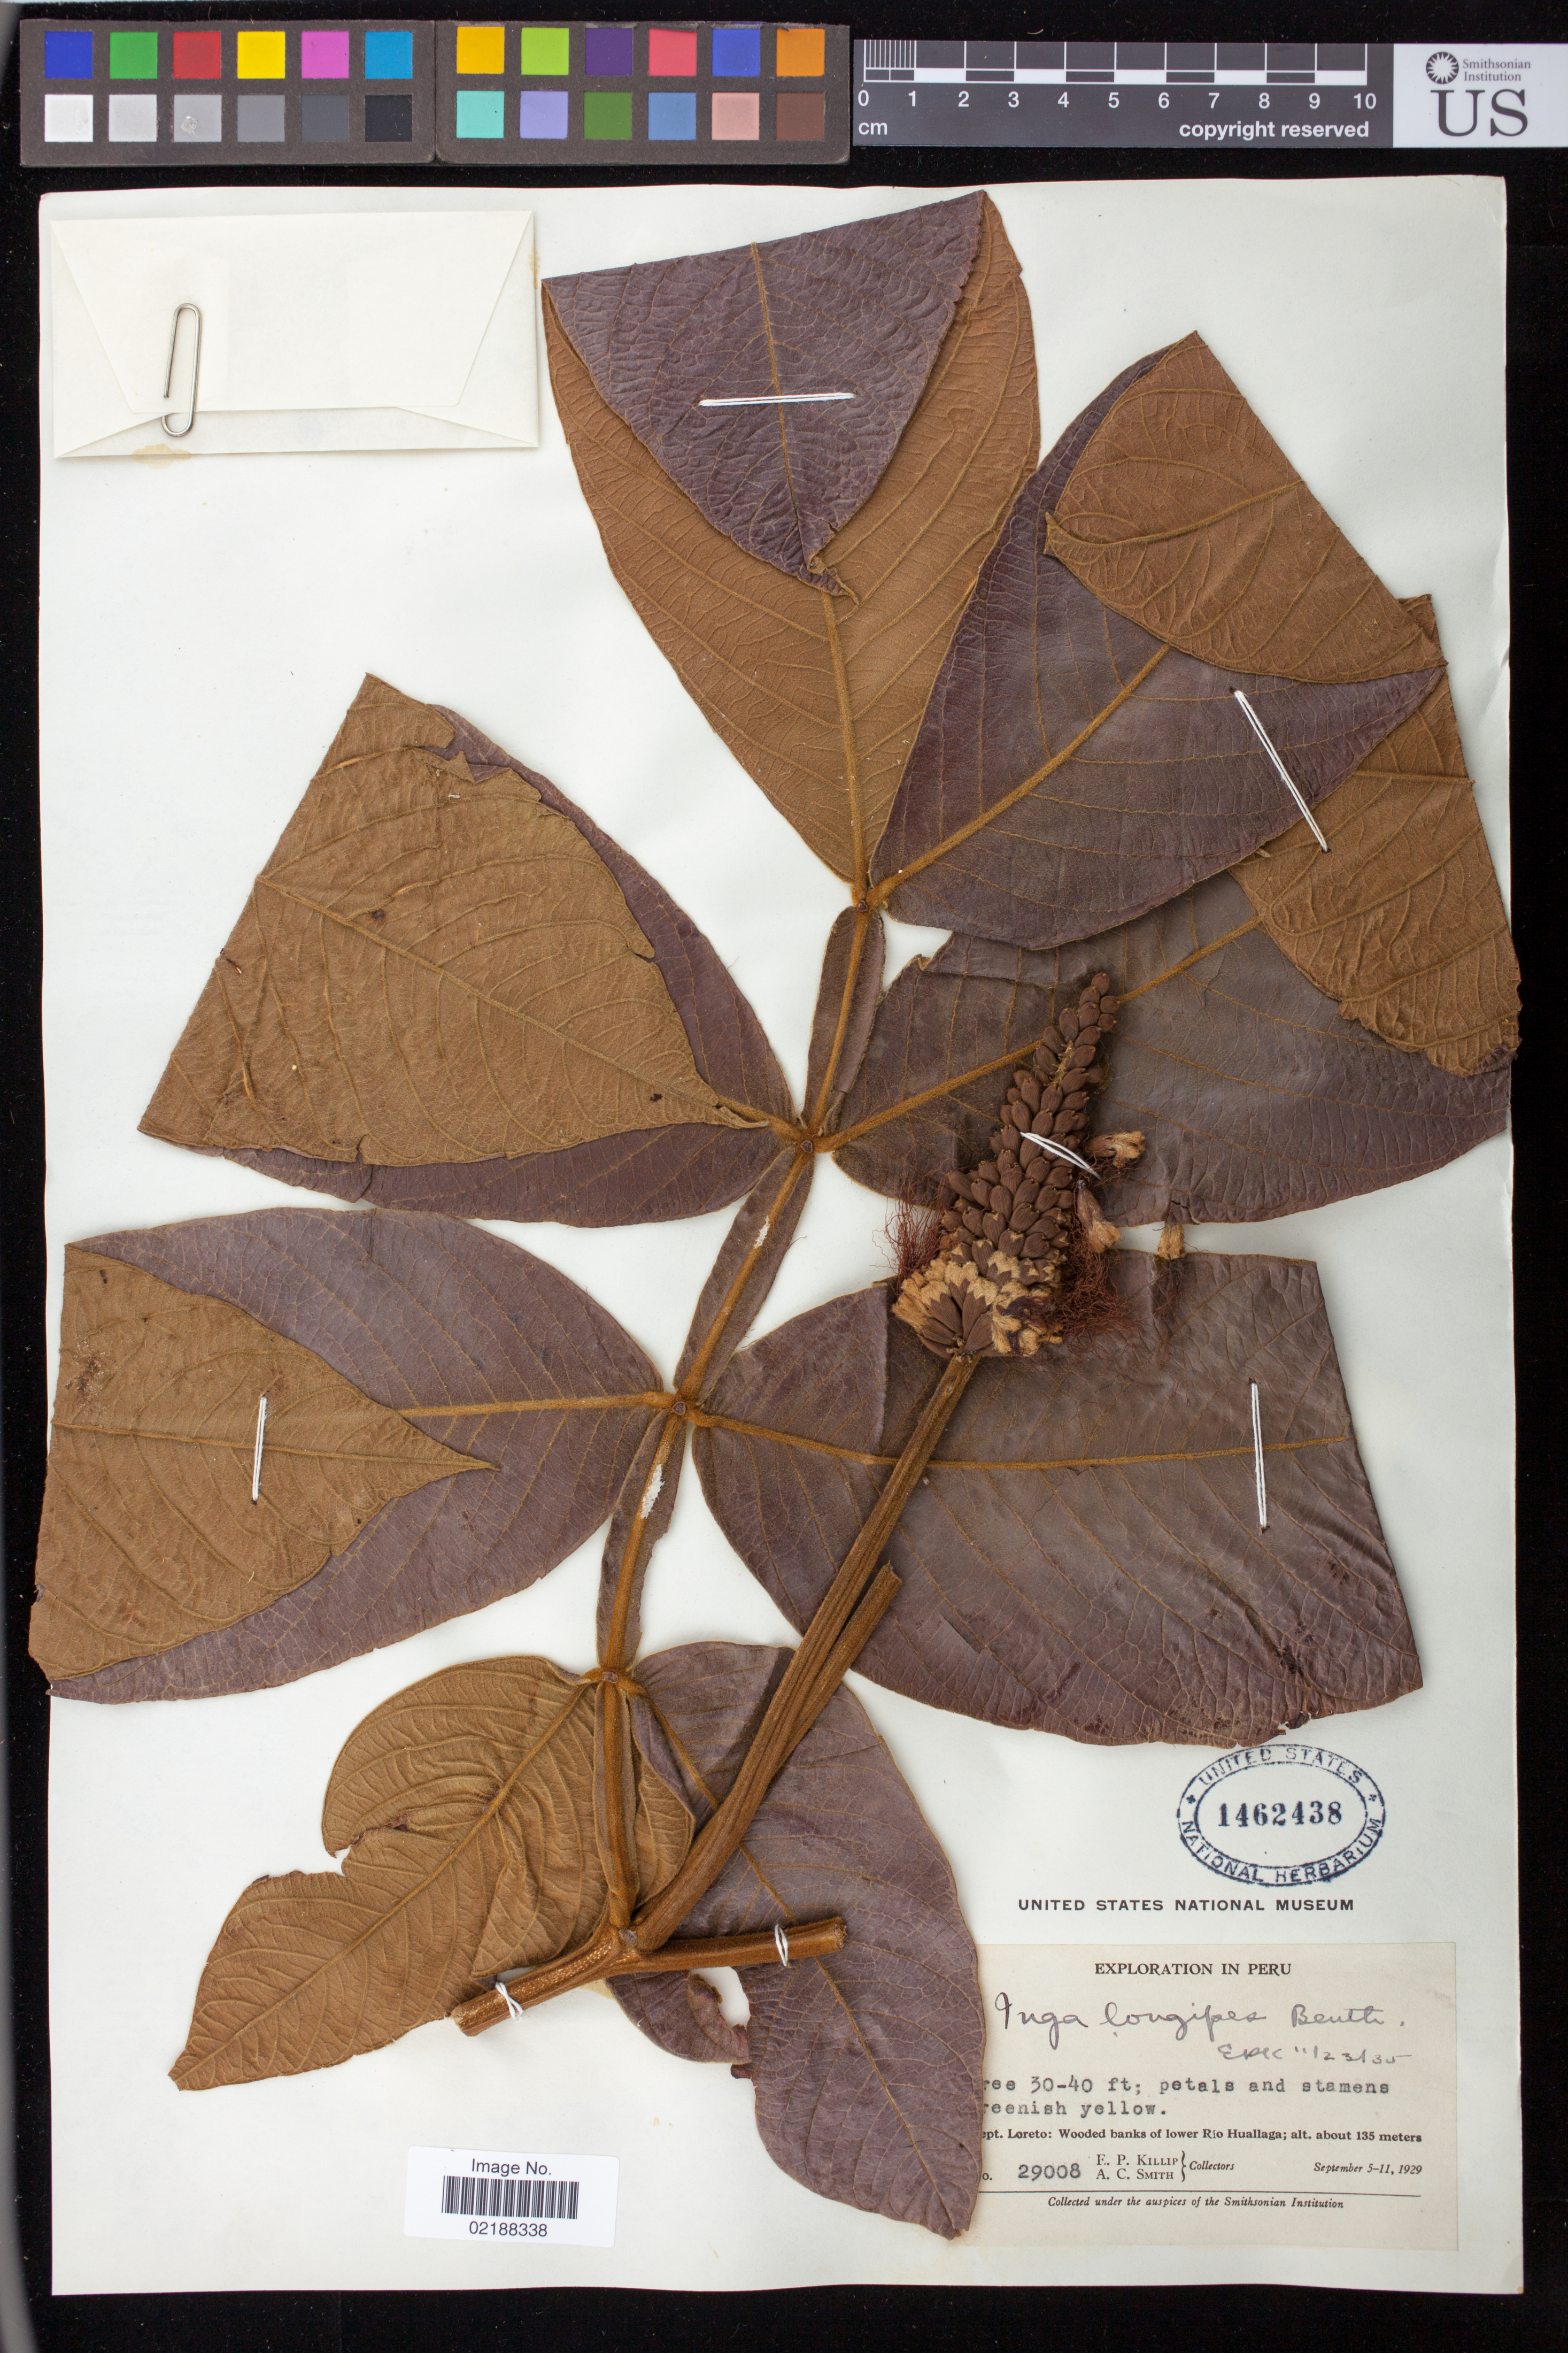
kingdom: Plantae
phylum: Tracheophyta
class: Magnoliopsida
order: Fabales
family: Fabaceae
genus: Inga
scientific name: Inga longipes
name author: Benth.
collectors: E. P. Killip & A. C. Smith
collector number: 29008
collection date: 1929-09-05/1929-09-11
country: Peru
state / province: Loreto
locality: Lower Río Huallaga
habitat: wooded banks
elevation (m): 135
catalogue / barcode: US 1462438